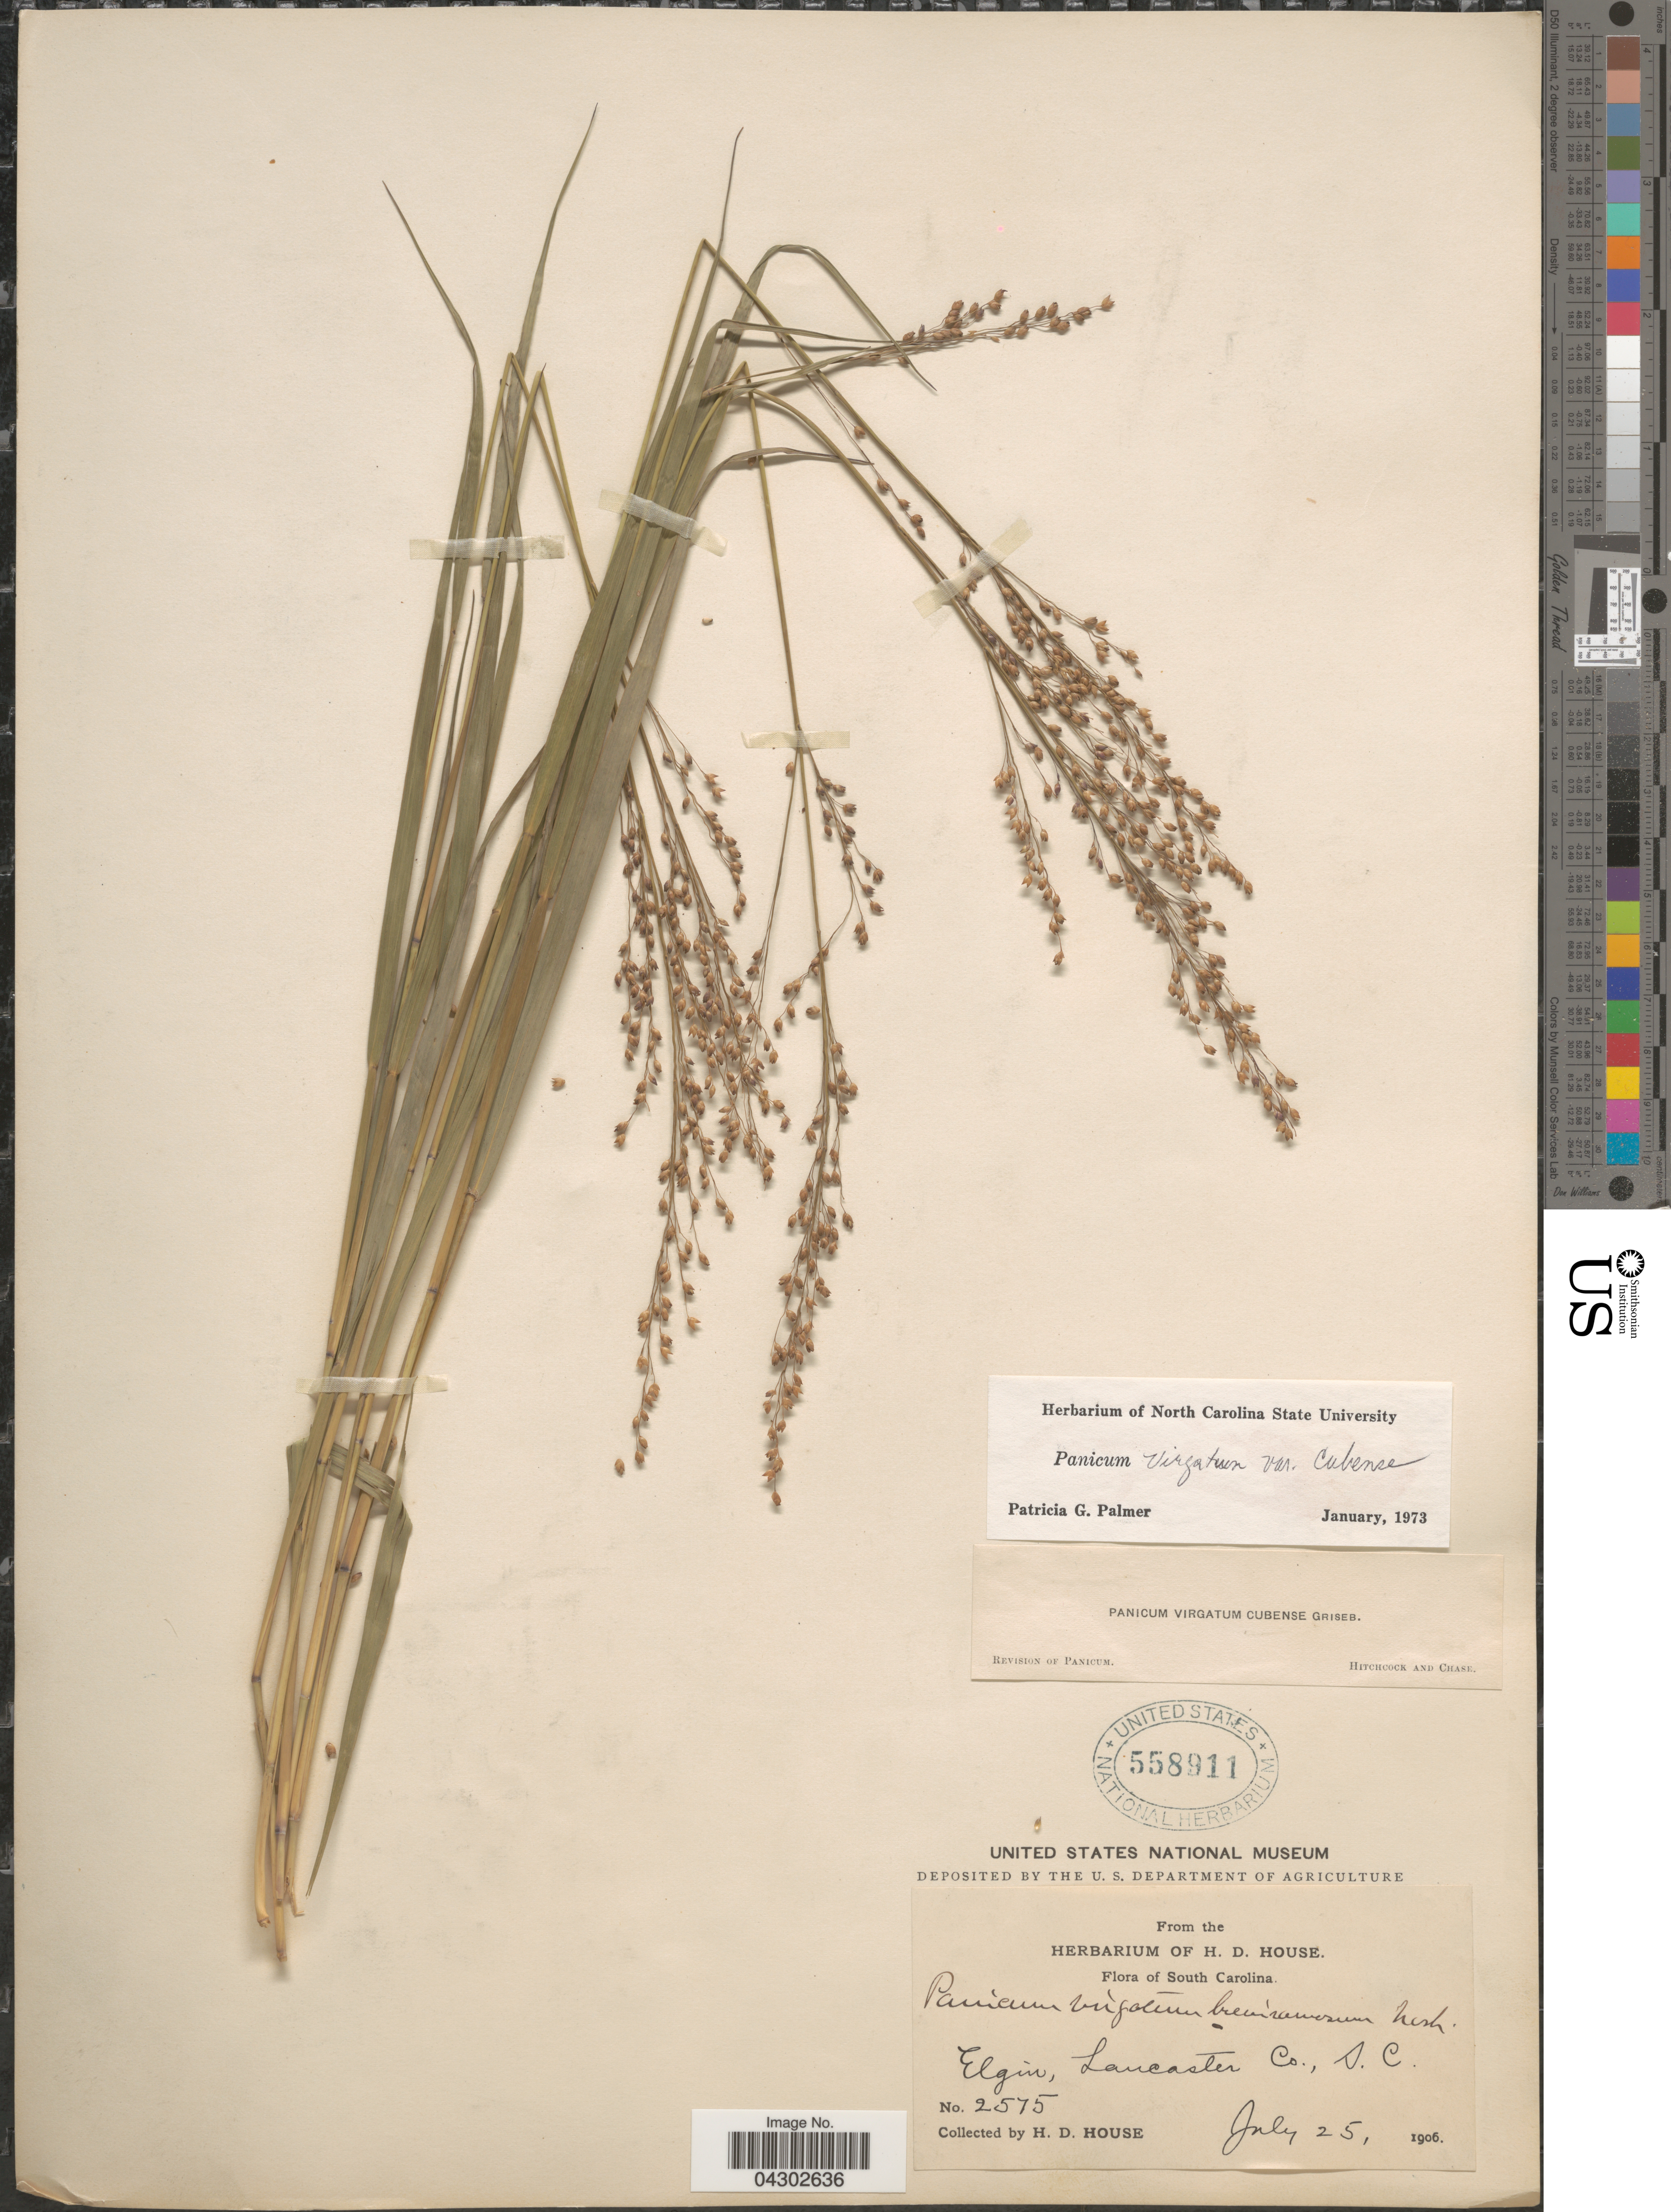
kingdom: Plantae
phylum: Tracheophyta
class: Liliopsida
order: Poales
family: Poaceae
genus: Panicum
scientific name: Panicum virgatum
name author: L.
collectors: H. D. House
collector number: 2575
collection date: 1906-07-25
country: United States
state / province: South Carolina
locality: Elgin, Lancaster Co.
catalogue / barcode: US 558911